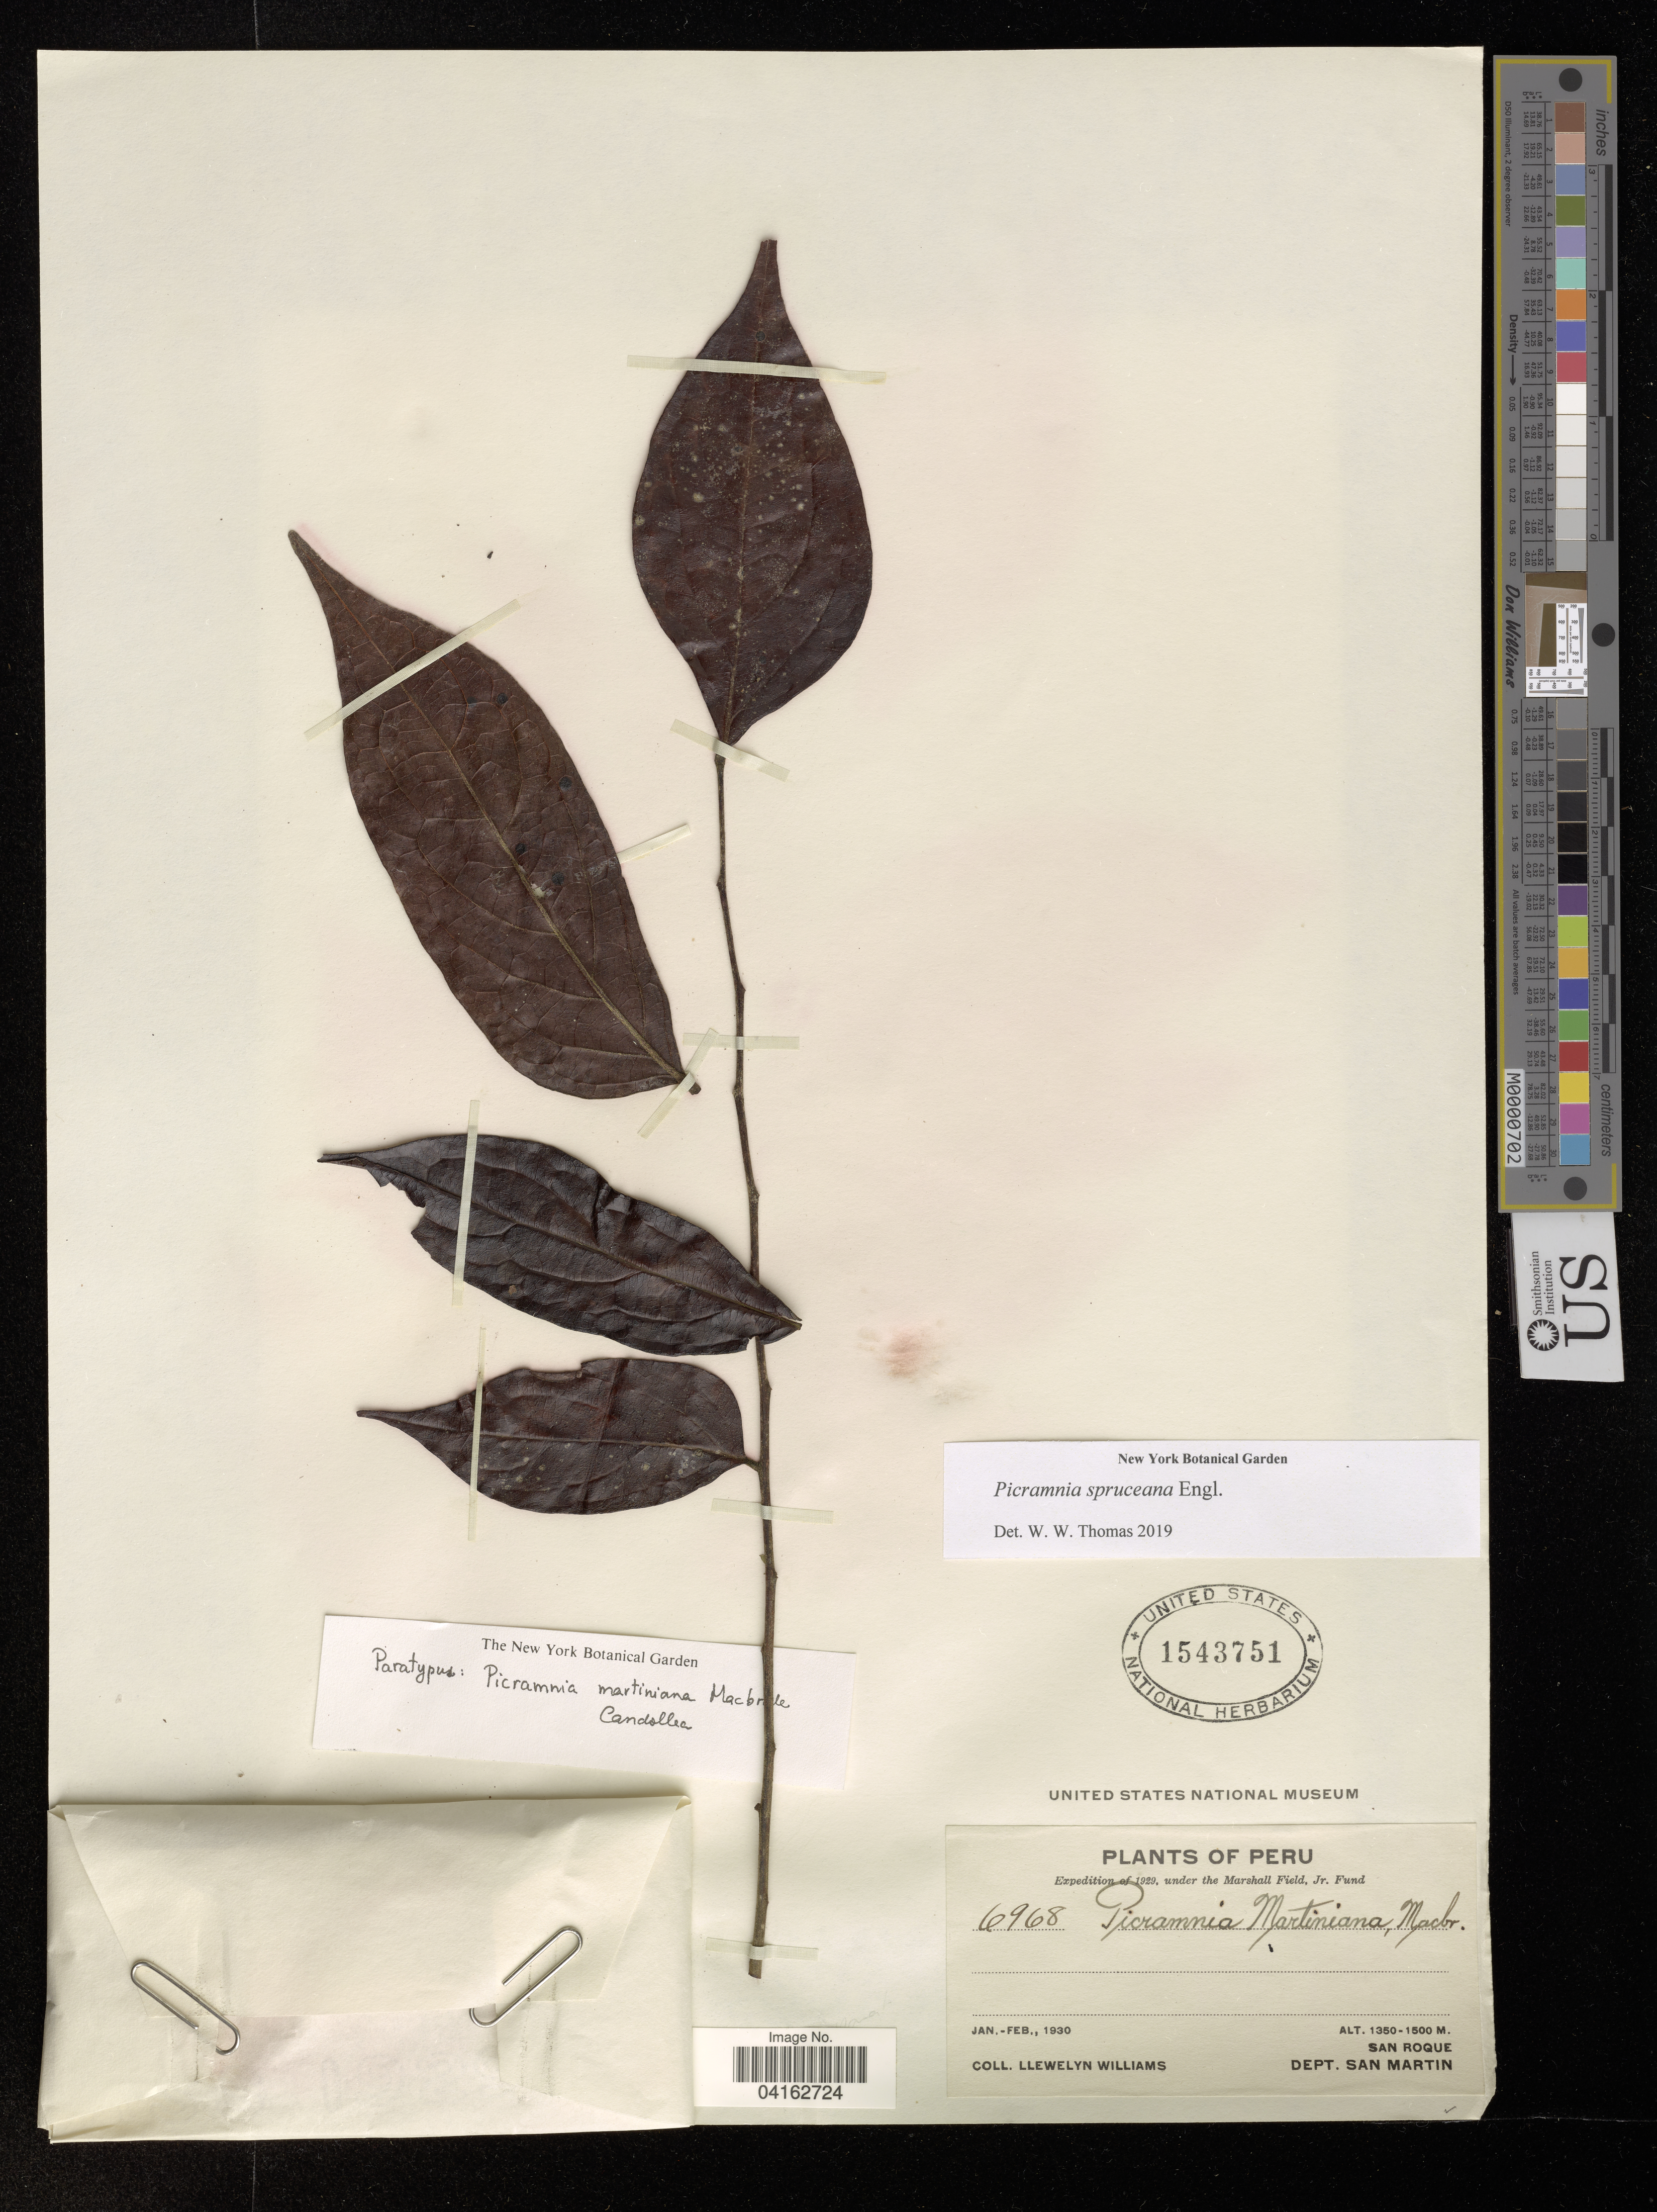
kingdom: Plantae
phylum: Tracheophyta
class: Magnoliopsida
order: Picramniales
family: Picramniaceae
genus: Picramnia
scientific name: Picramnia spruceana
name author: Engl.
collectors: Ll. Williams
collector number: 6968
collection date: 1930-01/1930-02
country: Peru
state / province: San Martin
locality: San Roque. Dept. San Martin.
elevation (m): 1350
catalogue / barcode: US 1543751